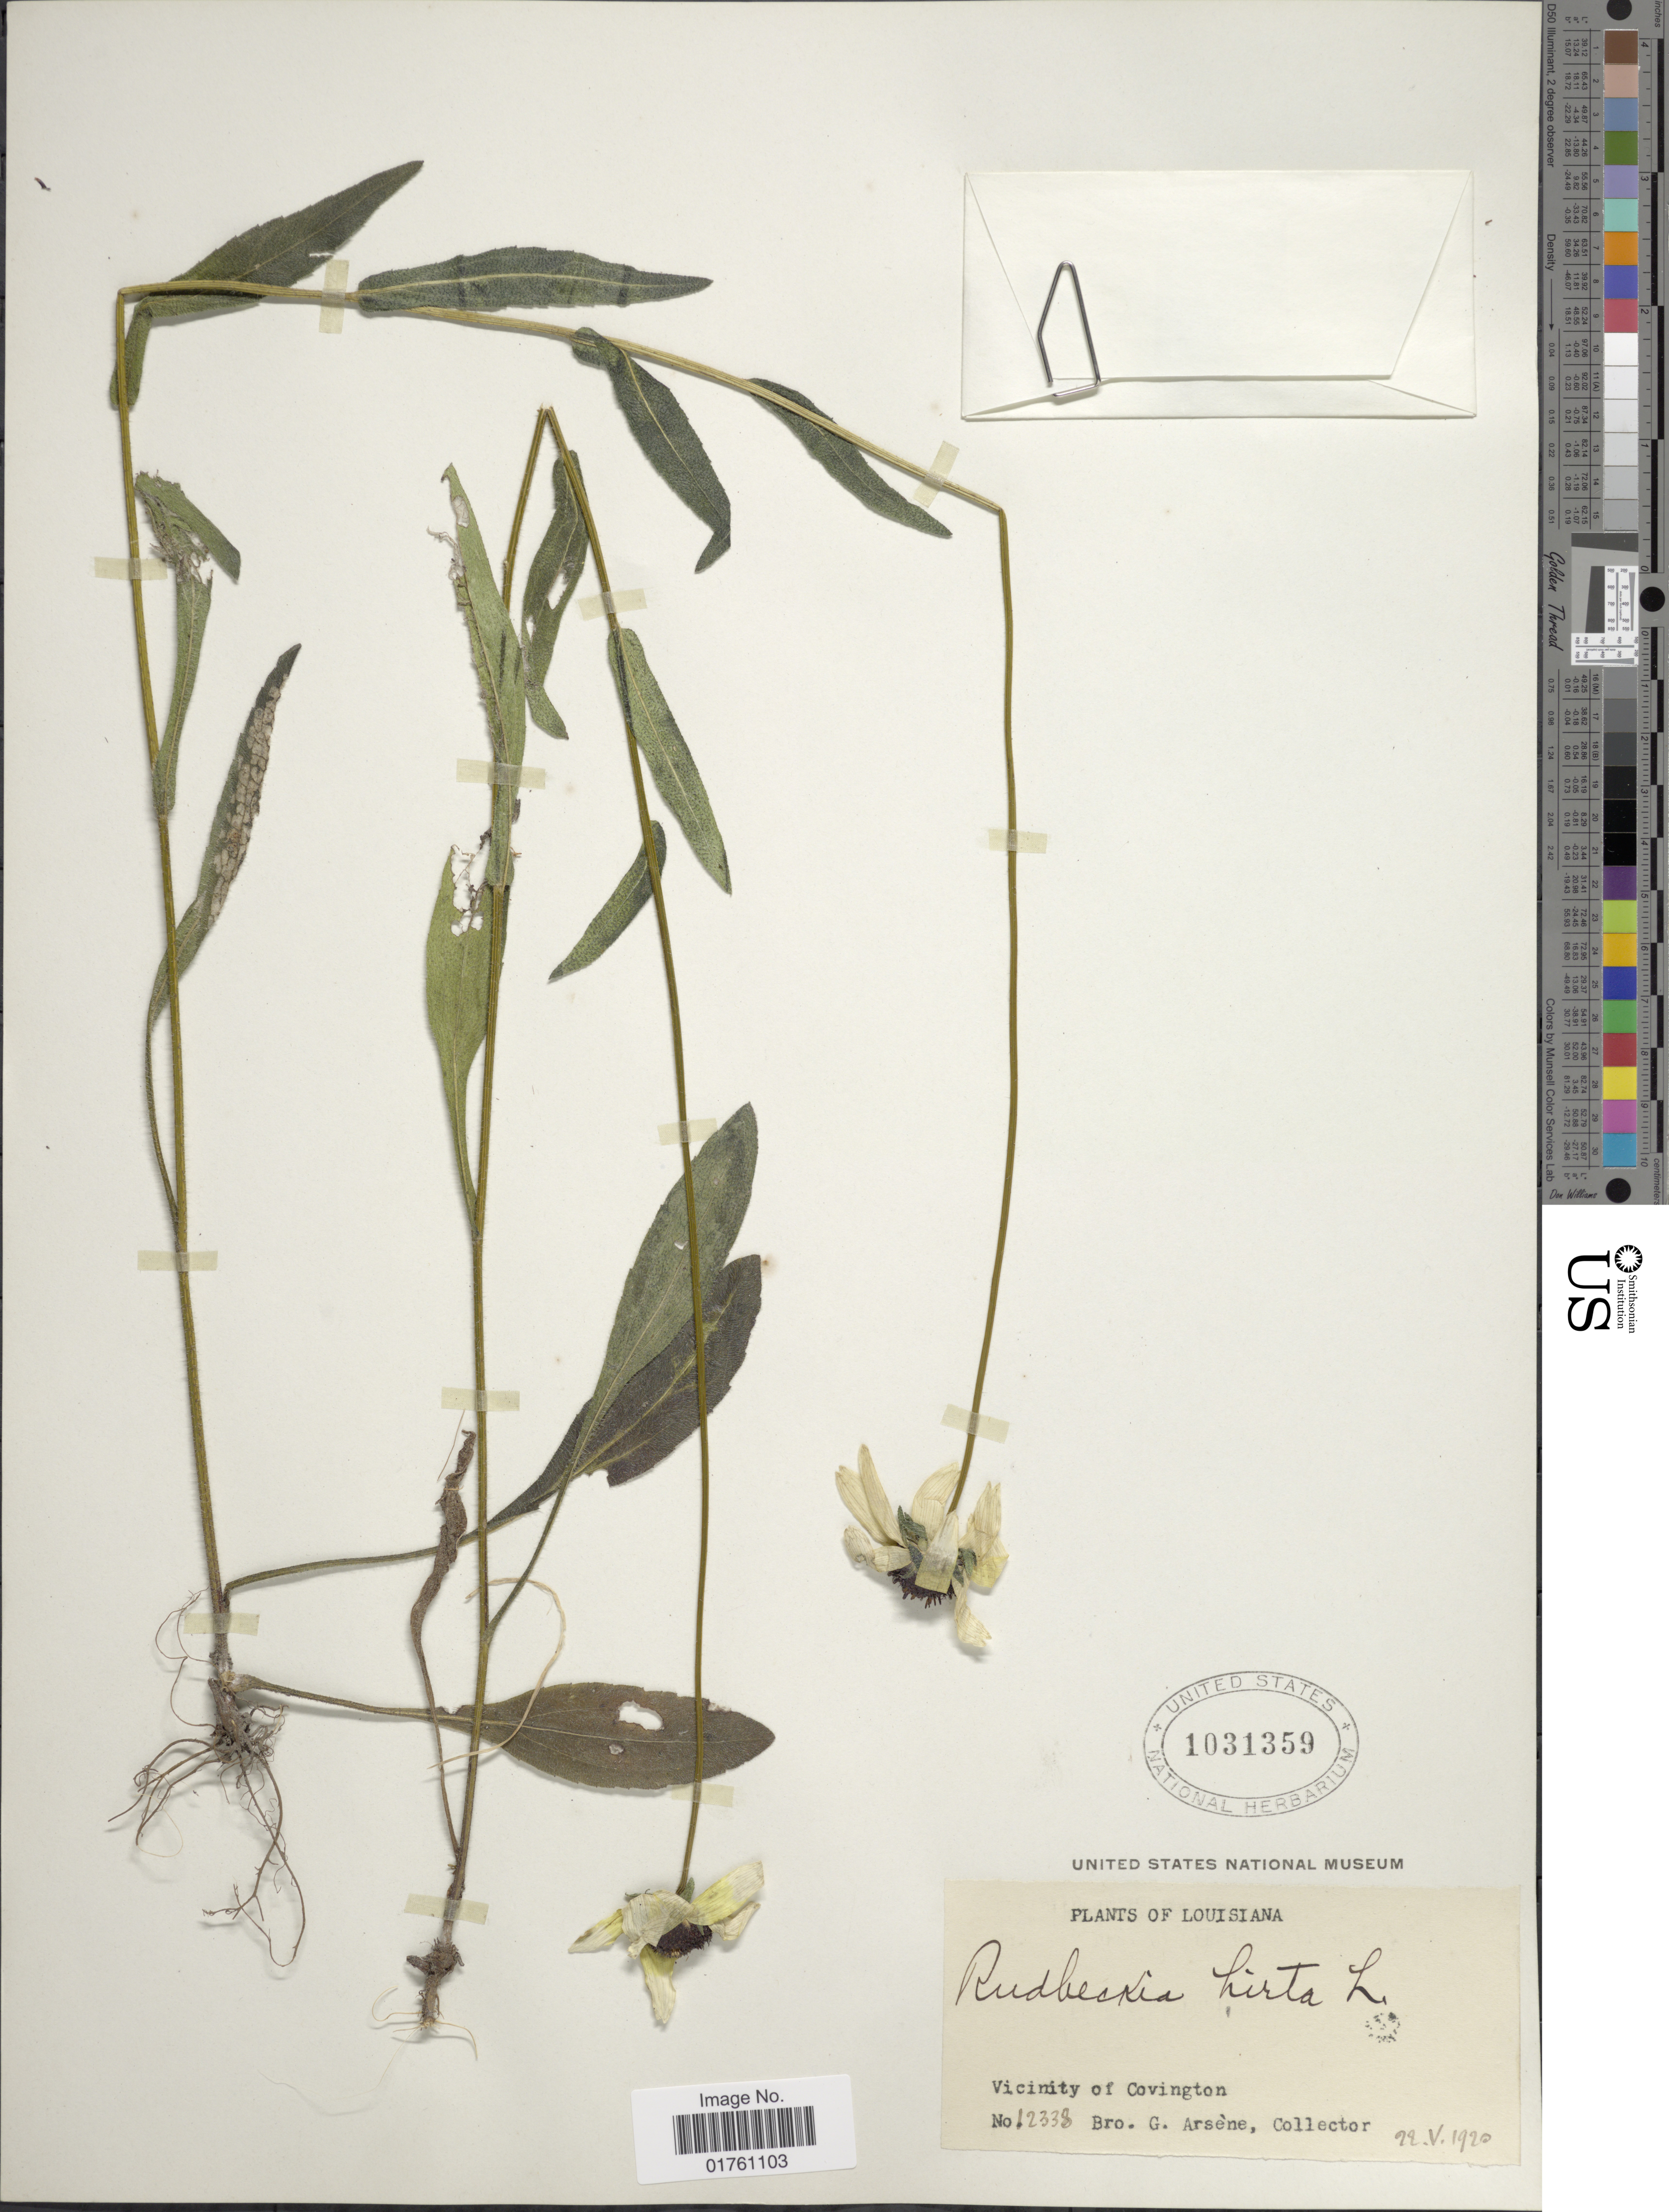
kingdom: Plantae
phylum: Tracheophyta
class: Magnoliopsida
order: Asterales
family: Asteraceae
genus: Rudbeckia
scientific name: Rudbeckia hirta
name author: L.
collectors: Bro. G. Arsène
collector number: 12338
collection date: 1920-05-22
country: United States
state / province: Louisiana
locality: Vicinity of Covington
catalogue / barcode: US 1031359